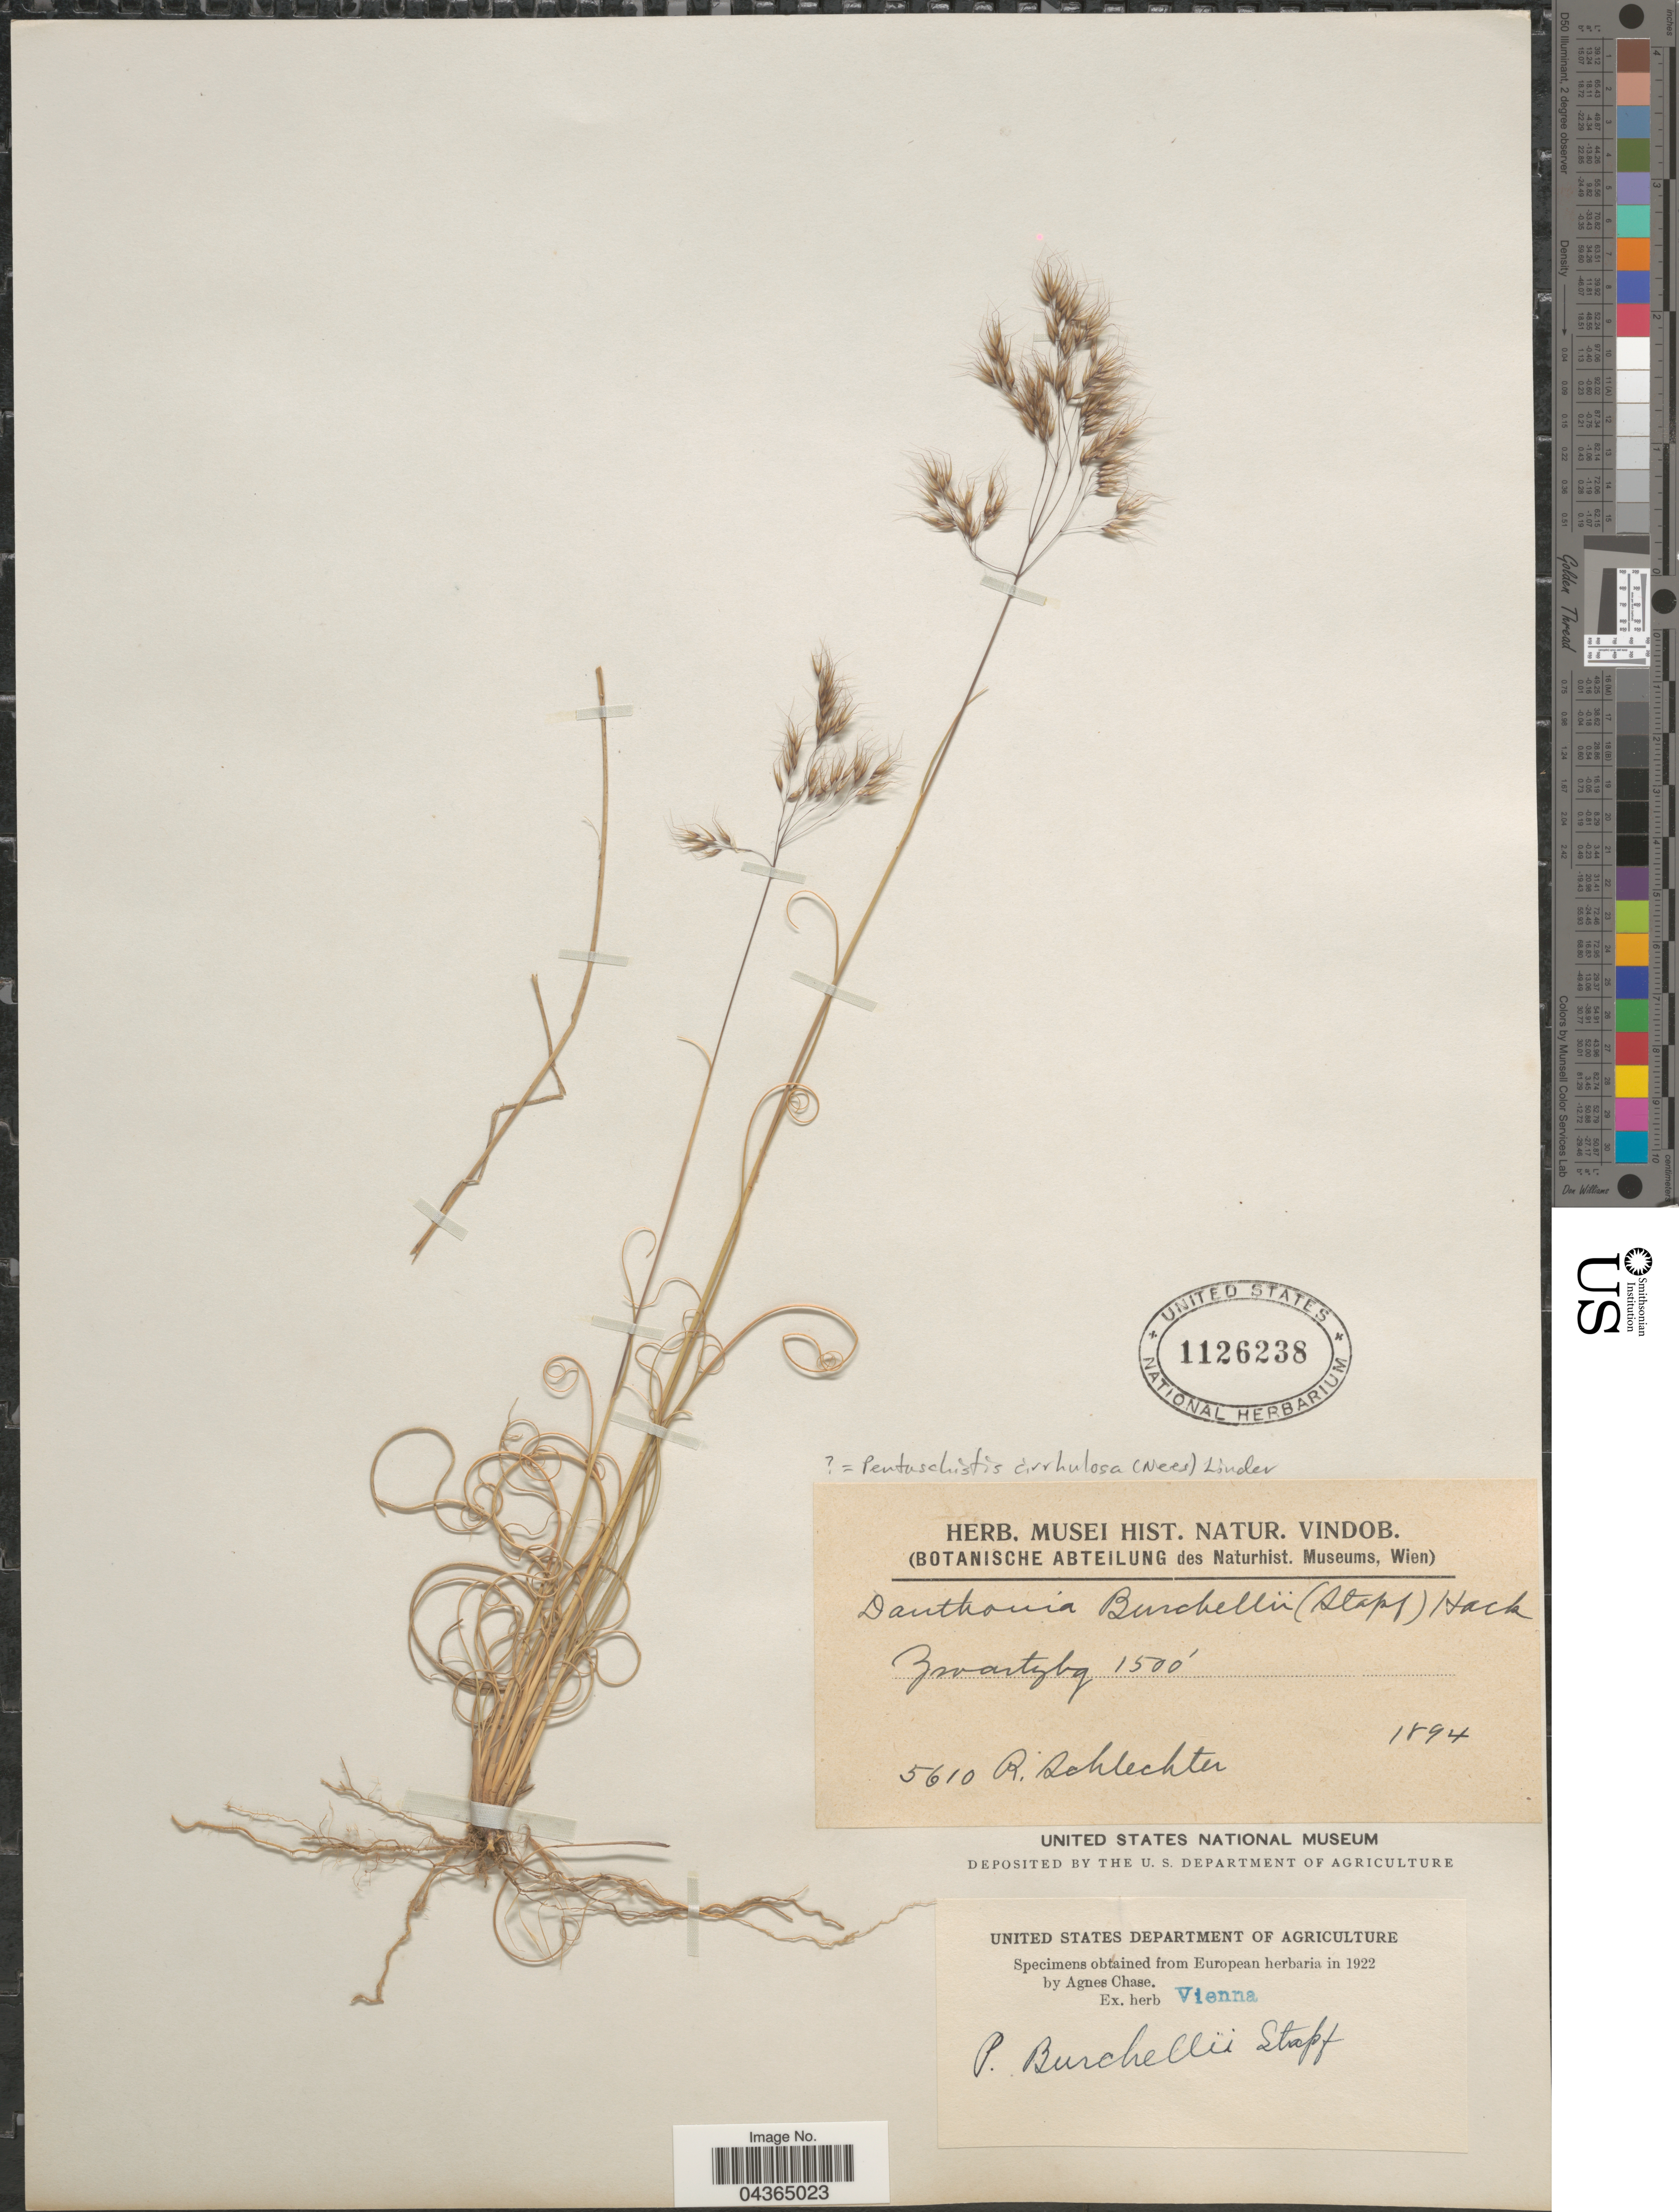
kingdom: Plantae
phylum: Tracheophyta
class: Liliopsida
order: Poales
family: Poaceae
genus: Pentameris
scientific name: Pentameris cirrhulosa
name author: (Nees) Steud.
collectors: F. R. R. Schlechter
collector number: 5610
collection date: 1894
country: South Africa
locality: Zwartzbg.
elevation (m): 457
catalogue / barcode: US 1126238